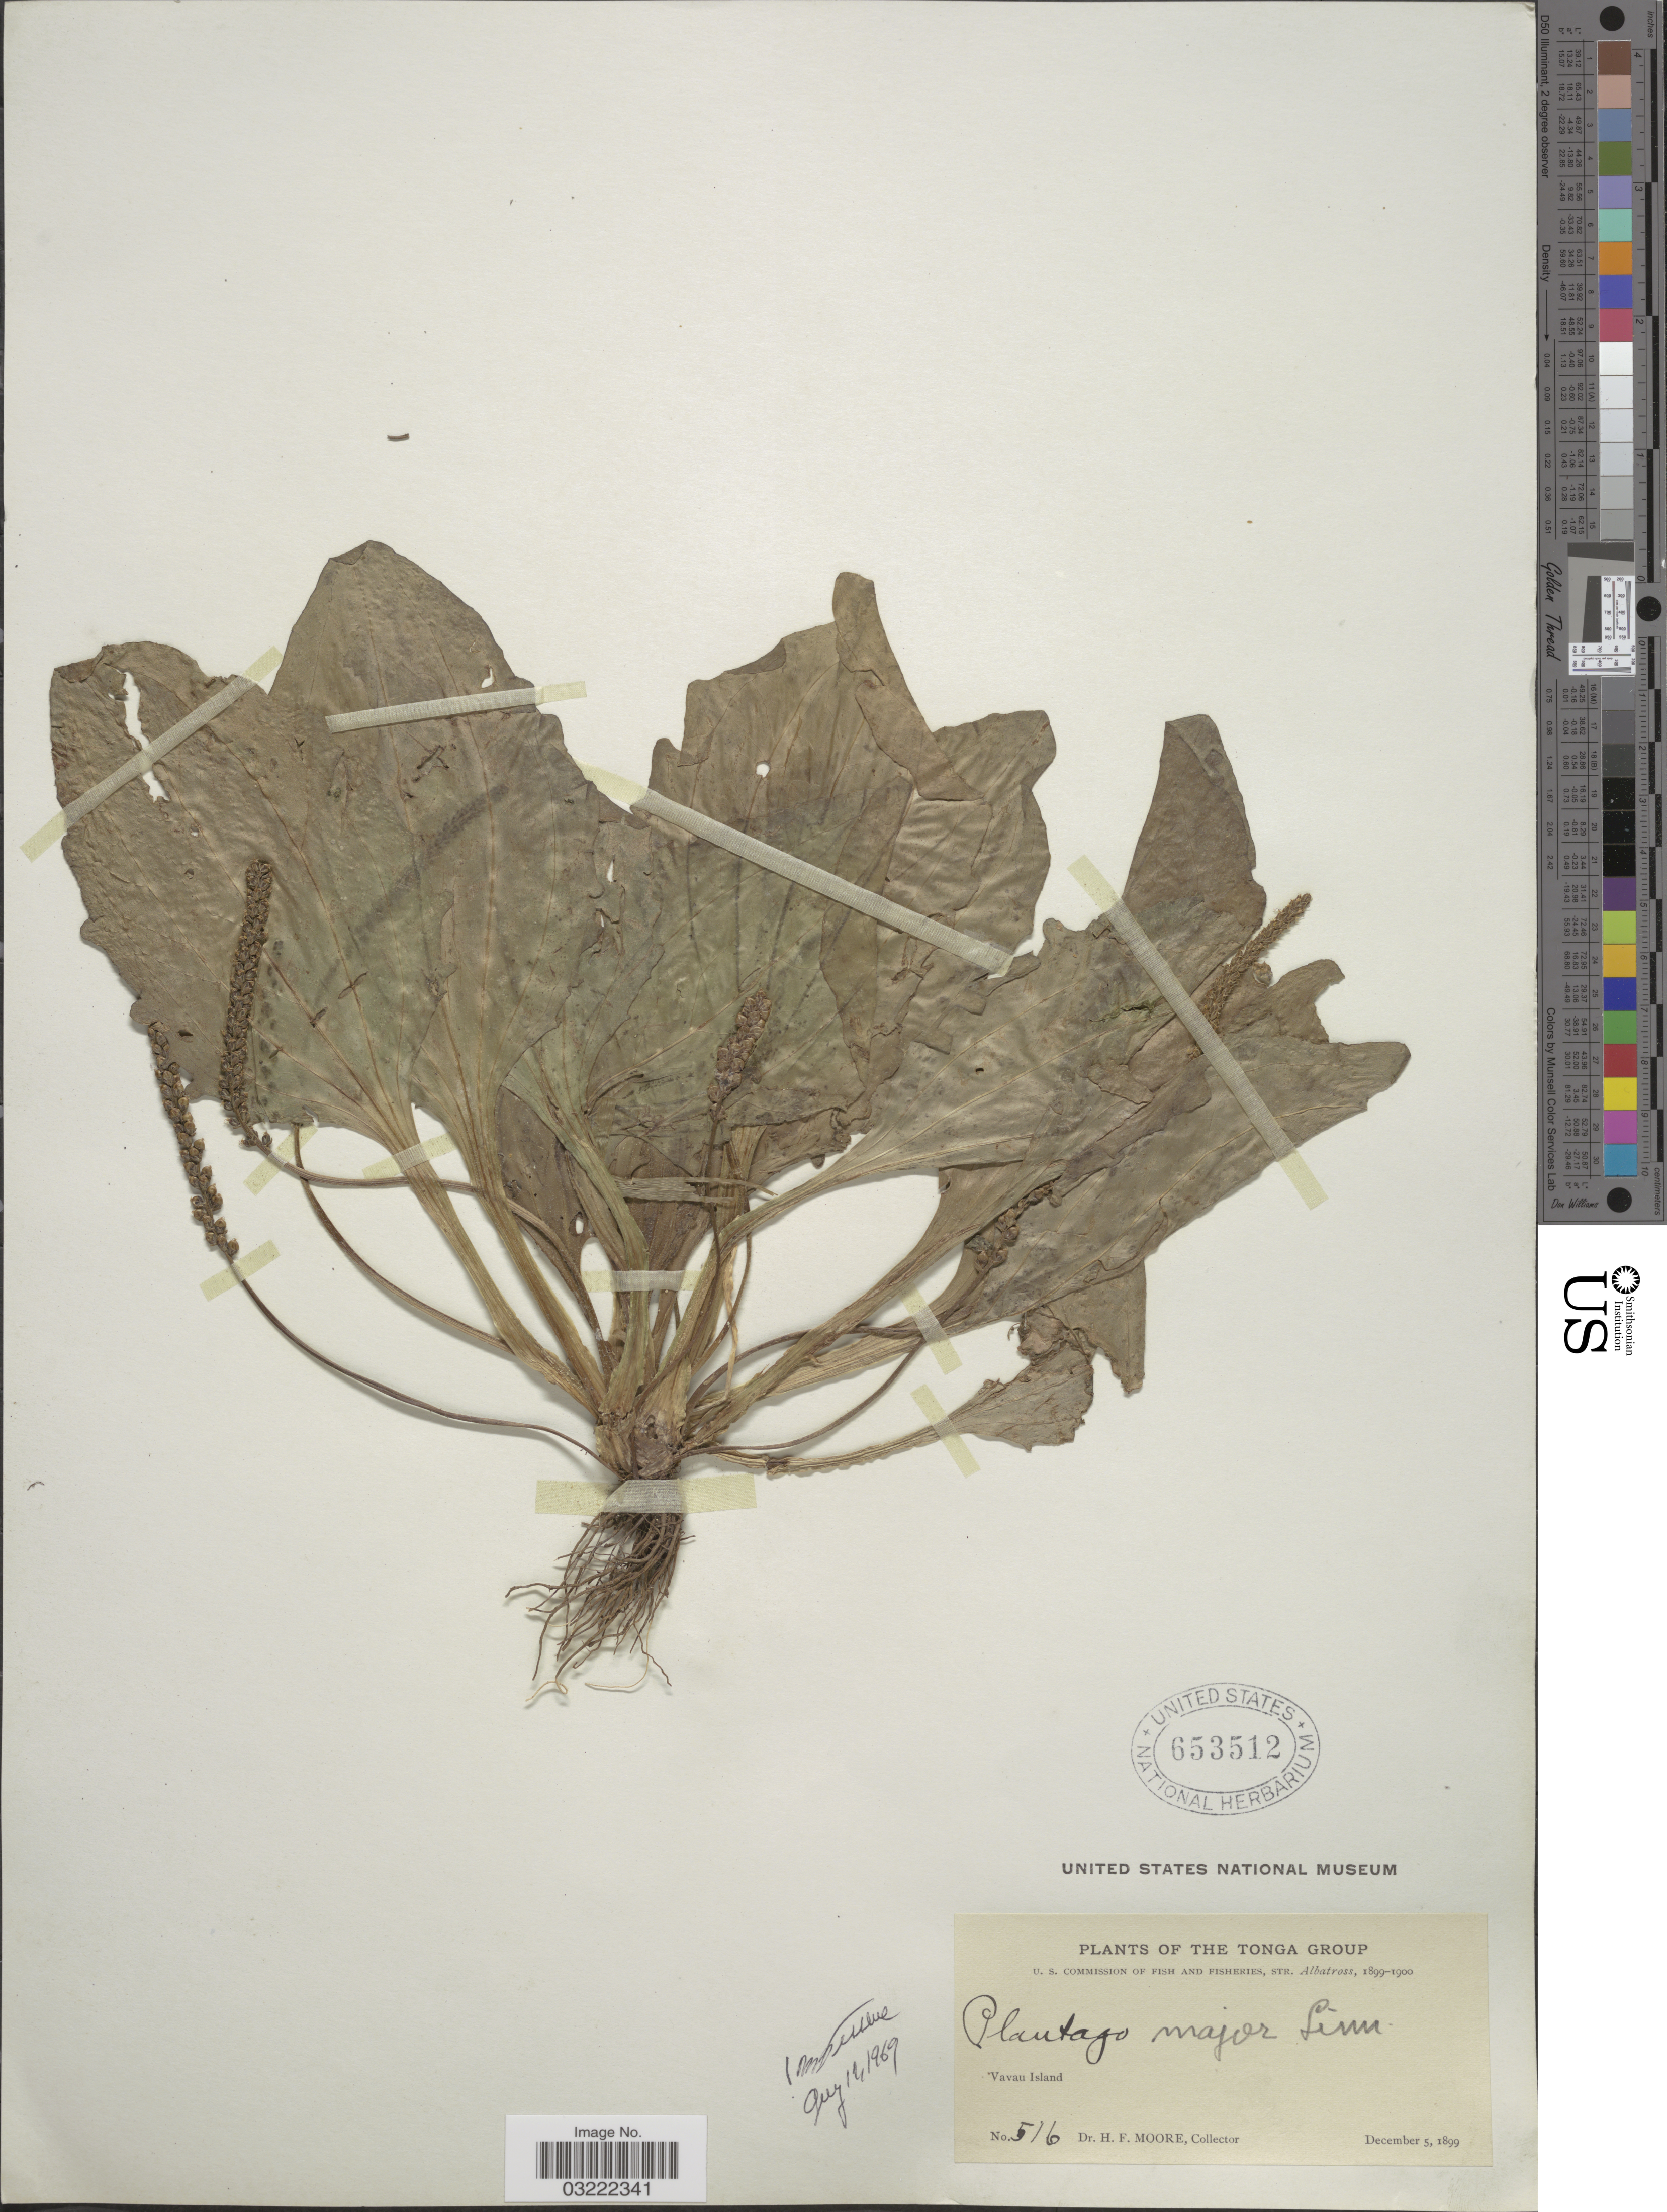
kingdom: Plantae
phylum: Tracheophyta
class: Magnoliopsida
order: Lamiales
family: Plantaginaceae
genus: Plantago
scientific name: Plantago major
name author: L.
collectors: H. F. Moore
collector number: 516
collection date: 1899-12-05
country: Tonga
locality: The Tonga Group, Vavau Island.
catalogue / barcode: US 653512